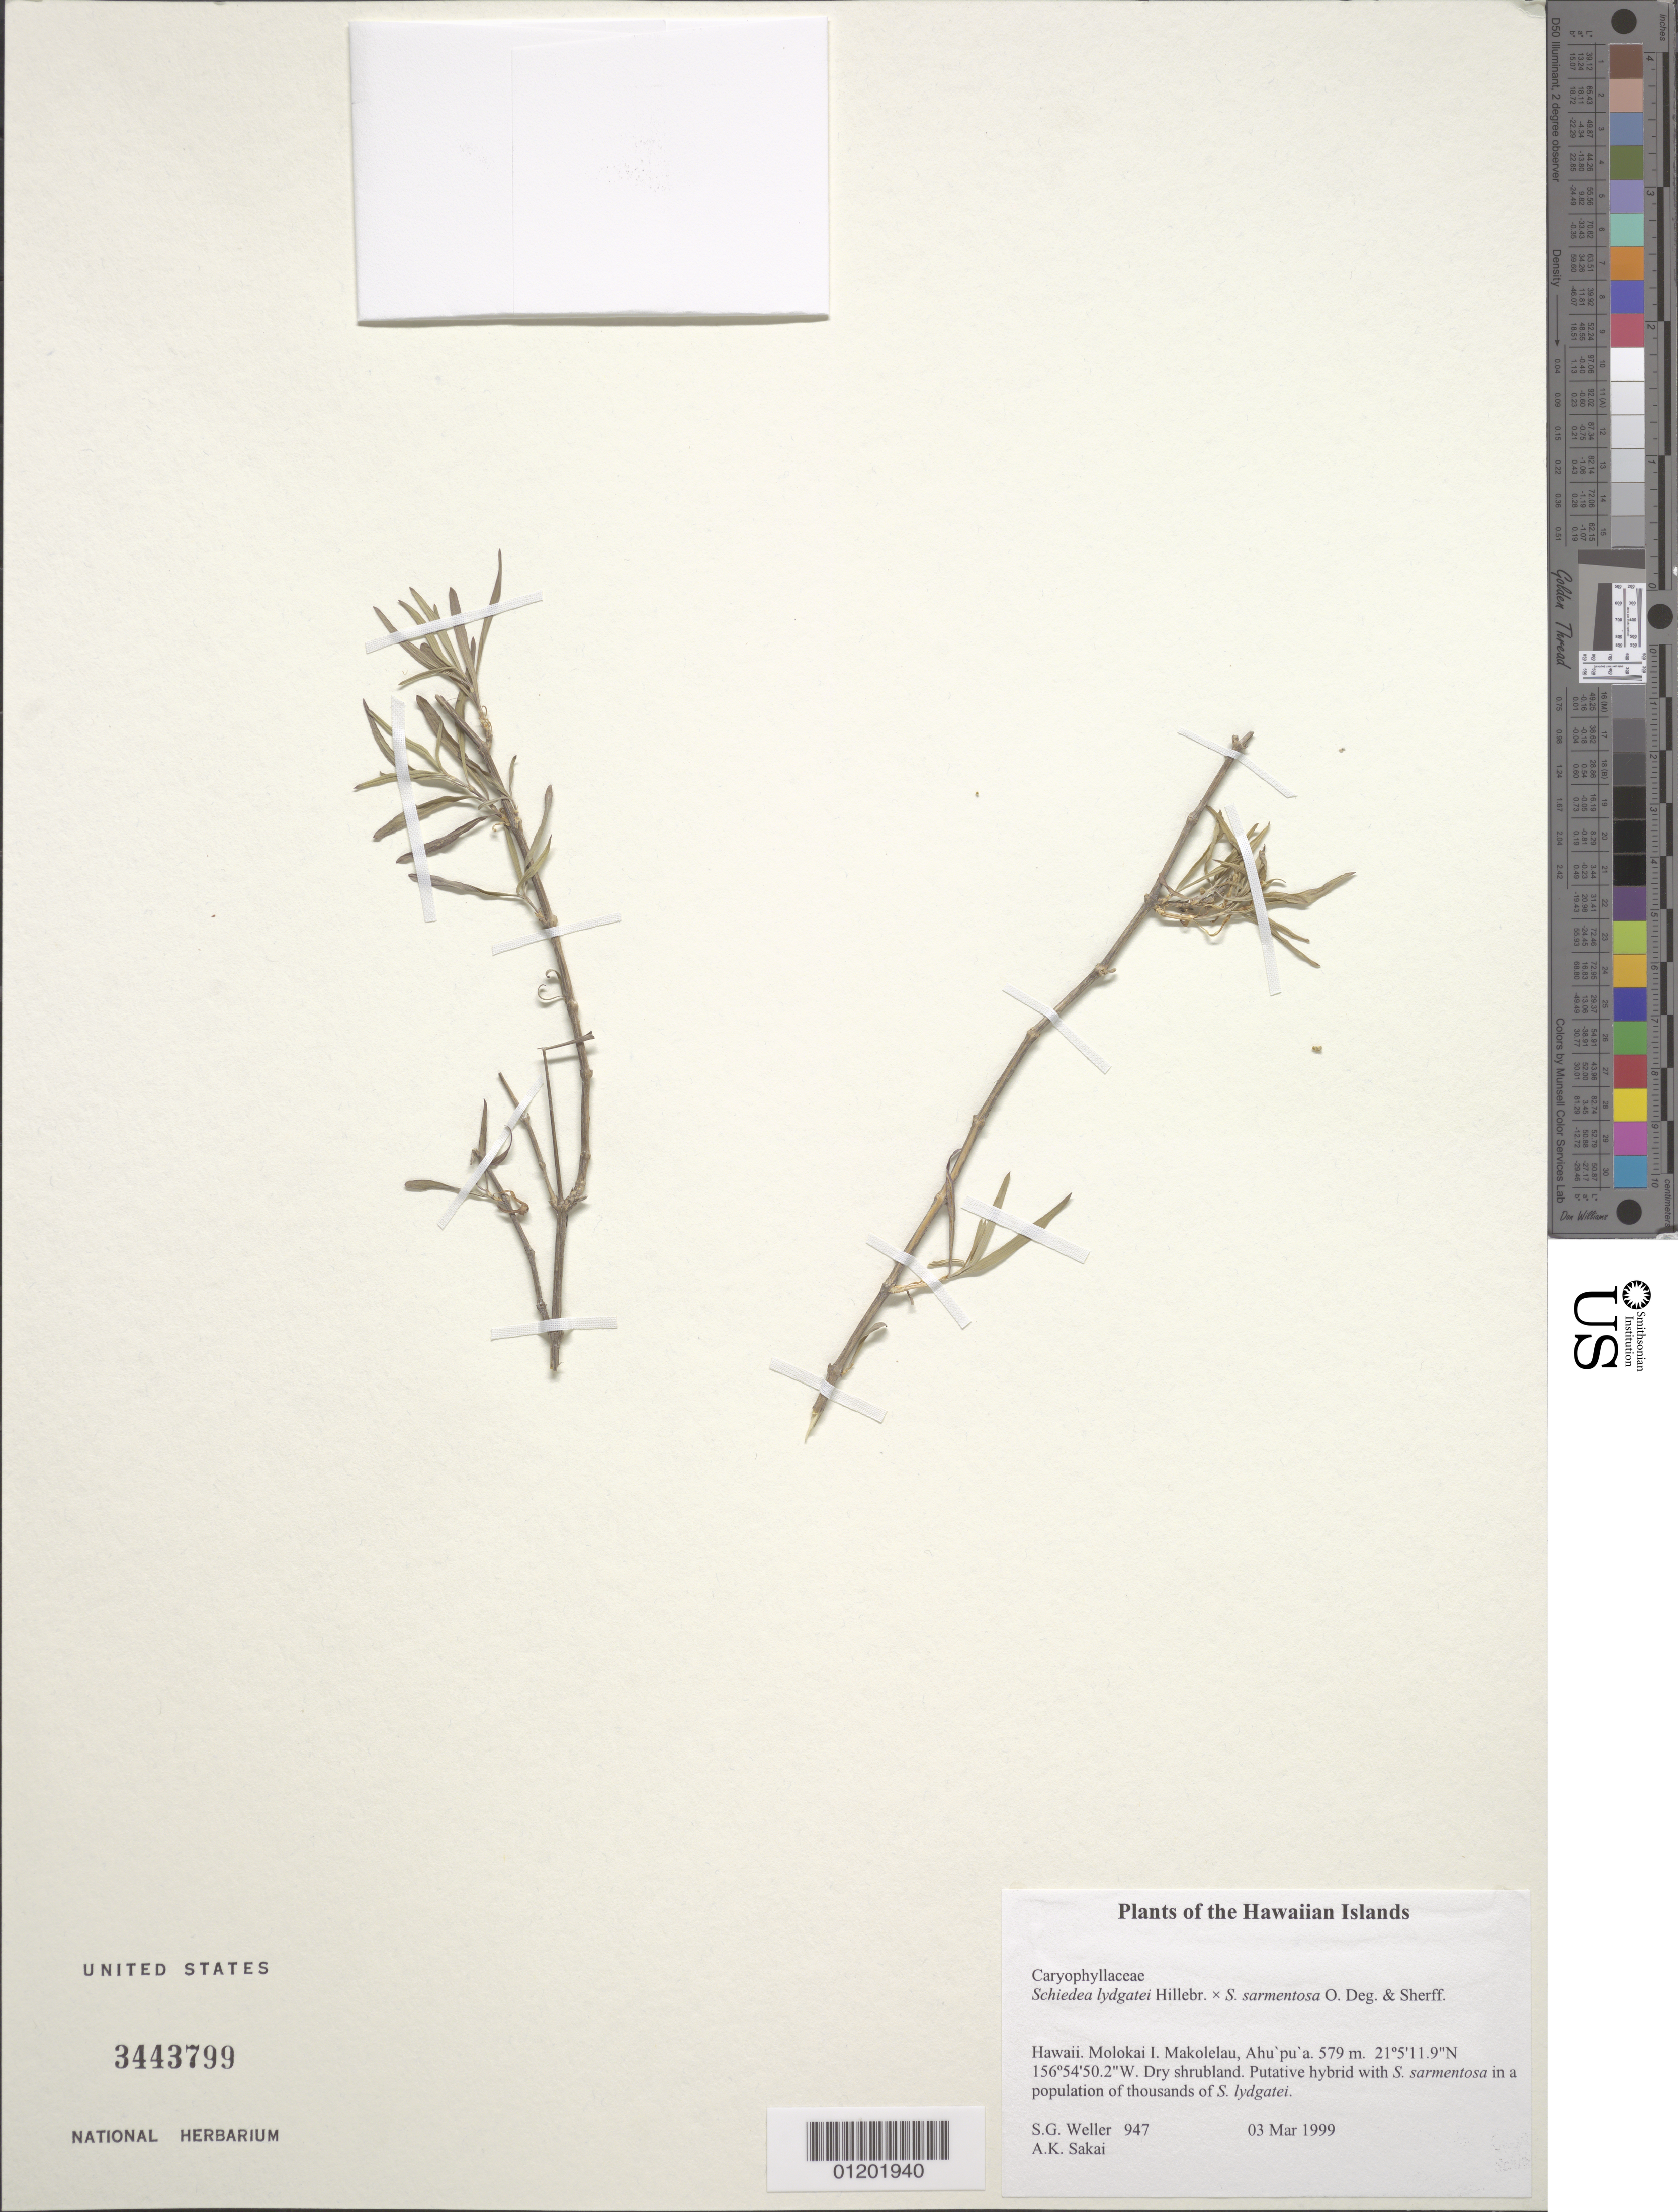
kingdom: Plantae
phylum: Tracheophyta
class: Magnoliopsida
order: Caryophyllales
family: Caryophyllaceae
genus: Schiedea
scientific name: Schiedea lydgatei x S. sarmentosa O. Deg. & Sherff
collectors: S. G. Weller & A. Sakai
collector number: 947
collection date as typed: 03 Mar 1999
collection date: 1999-03-03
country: United States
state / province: Hawaii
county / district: Maui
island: Moloka'i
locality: Makolelau, Ahu'pu'a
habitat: Dry shrubland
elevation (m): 579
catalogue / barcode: US 3443799